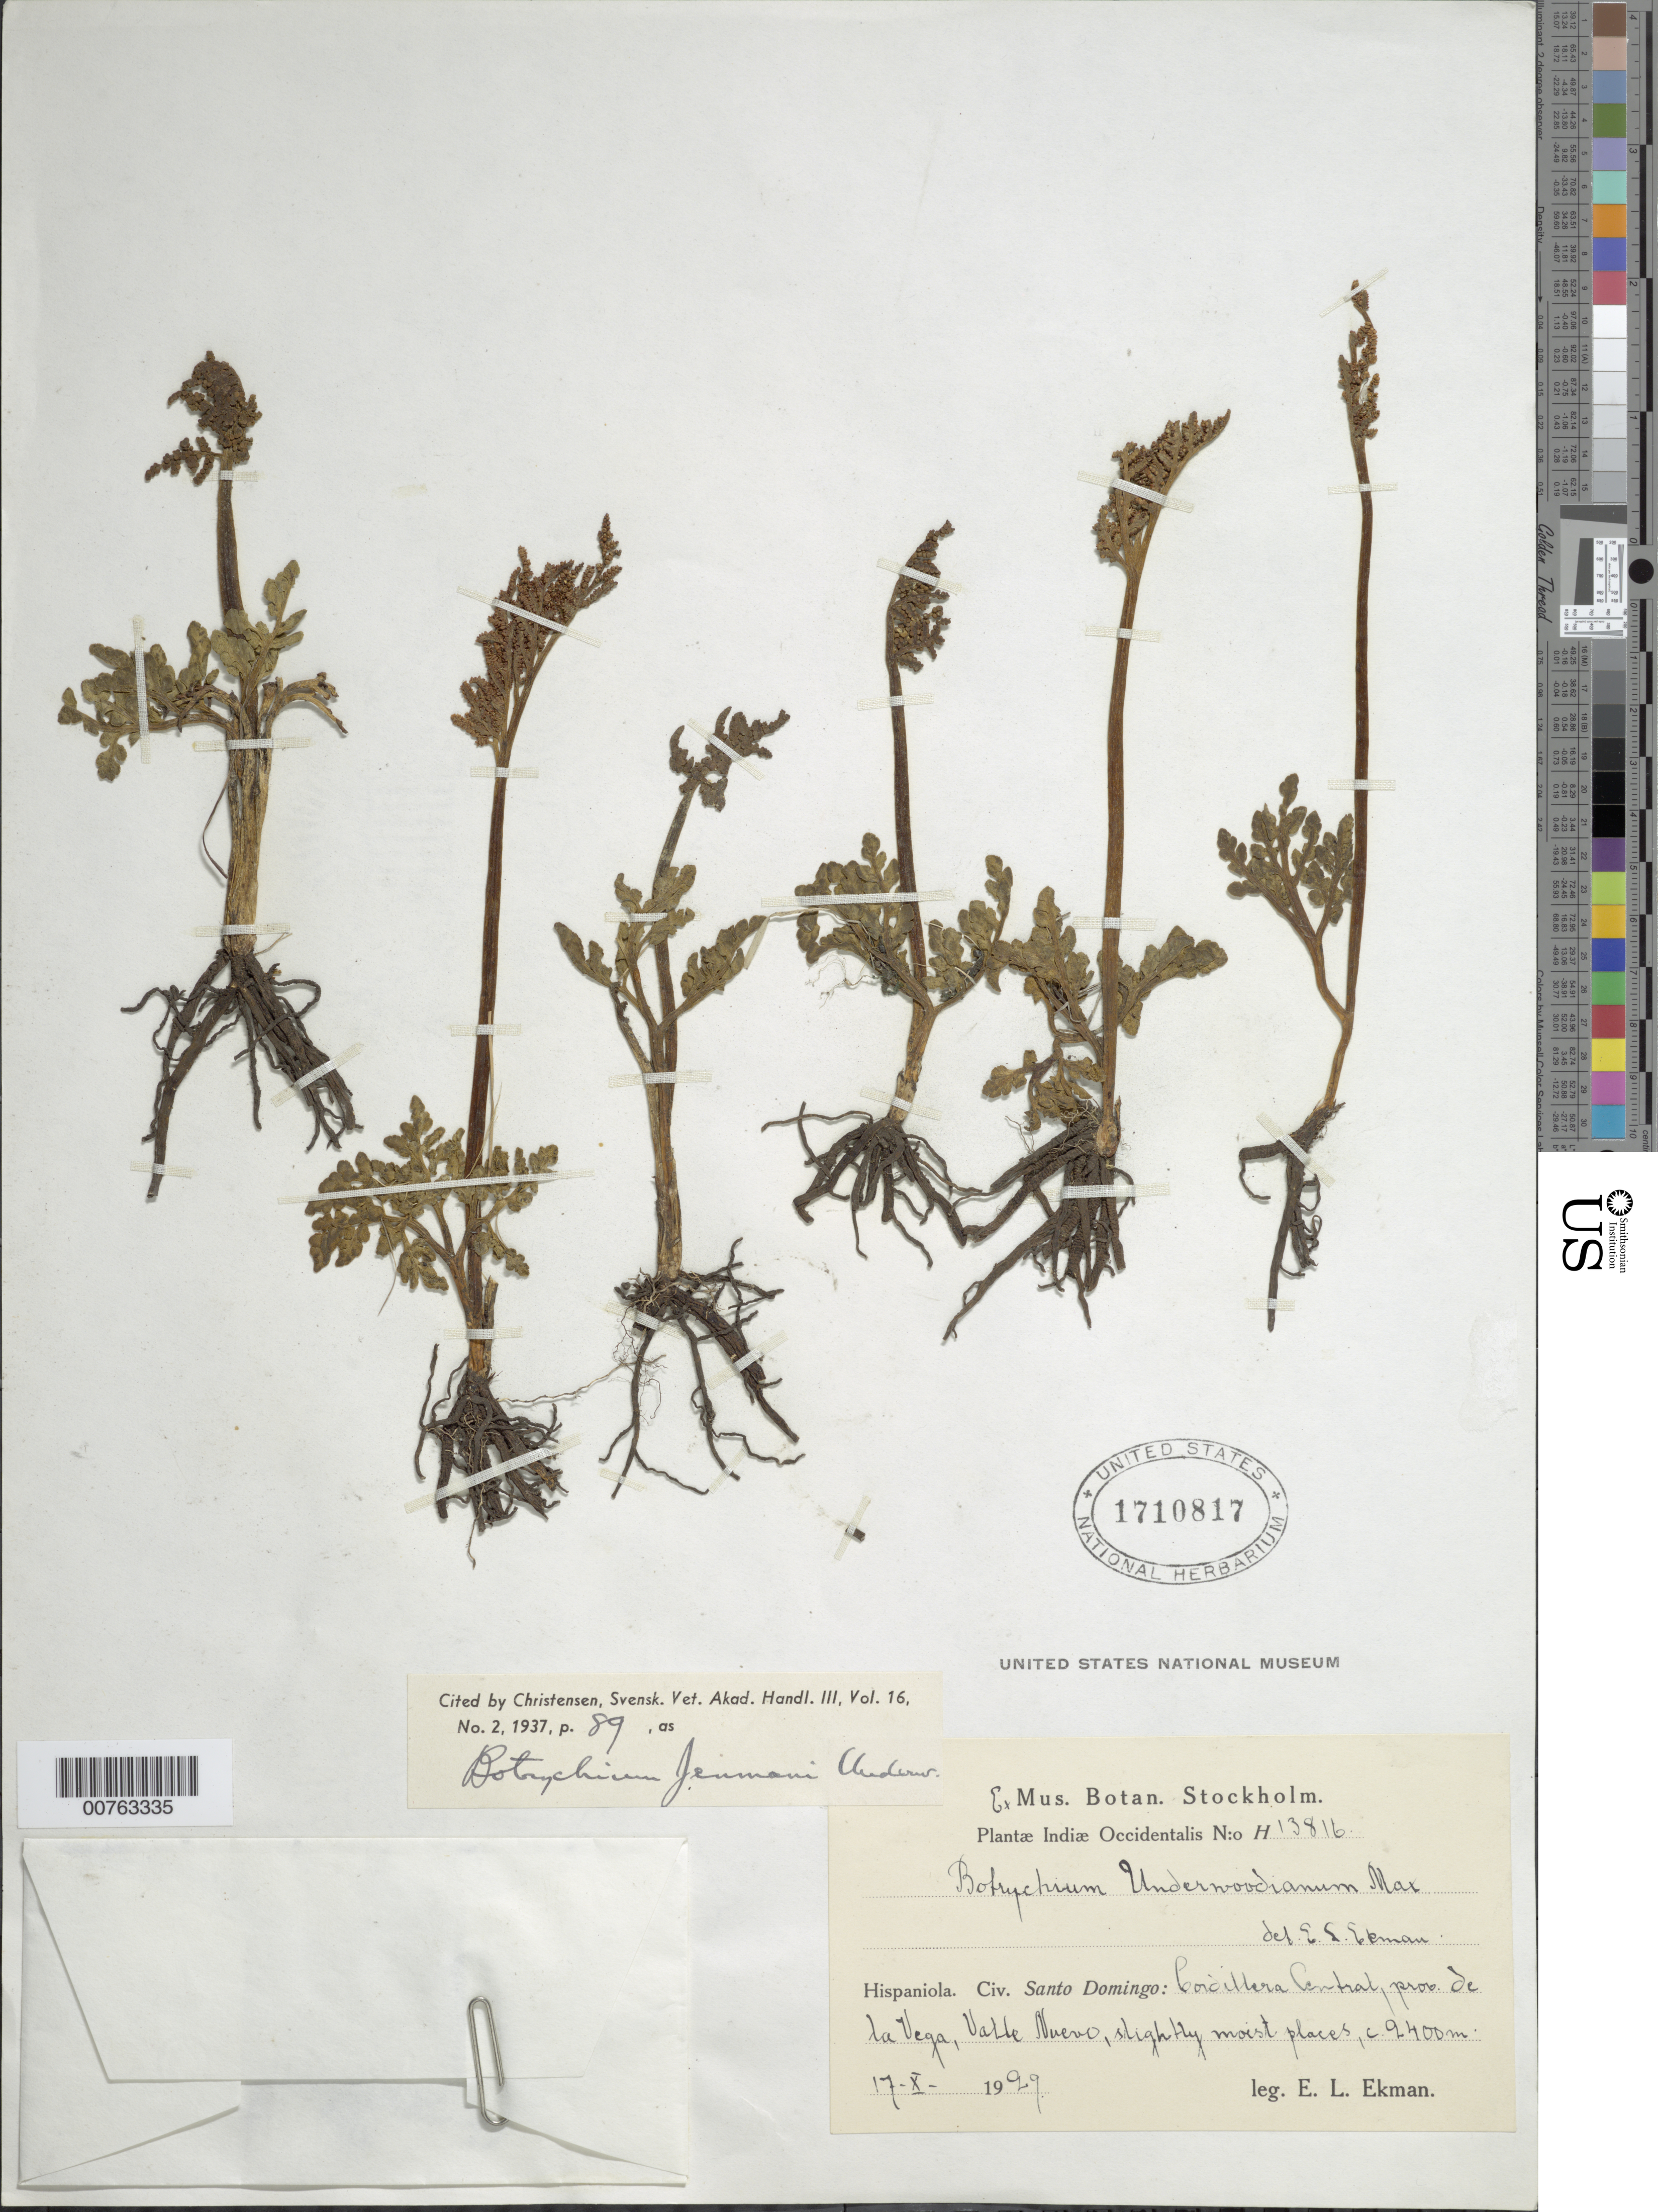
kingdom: Plantae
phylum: Tracheophyta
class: Polypodiopsida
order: Ophioglossales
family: Ophioglossaceae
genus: Botrychium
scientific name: Botrychium underwoodianum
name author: Maxon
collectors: E. L. Ekman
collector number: H 13816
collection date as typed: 17 Oct 1929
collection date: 1929-10-17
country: Dominican Republic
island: Hispaniola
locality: Cordillera Central. Provinica La Vega, Valle Nuevo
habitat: Slightly moist places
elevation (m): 2400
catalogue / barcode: US 1710817